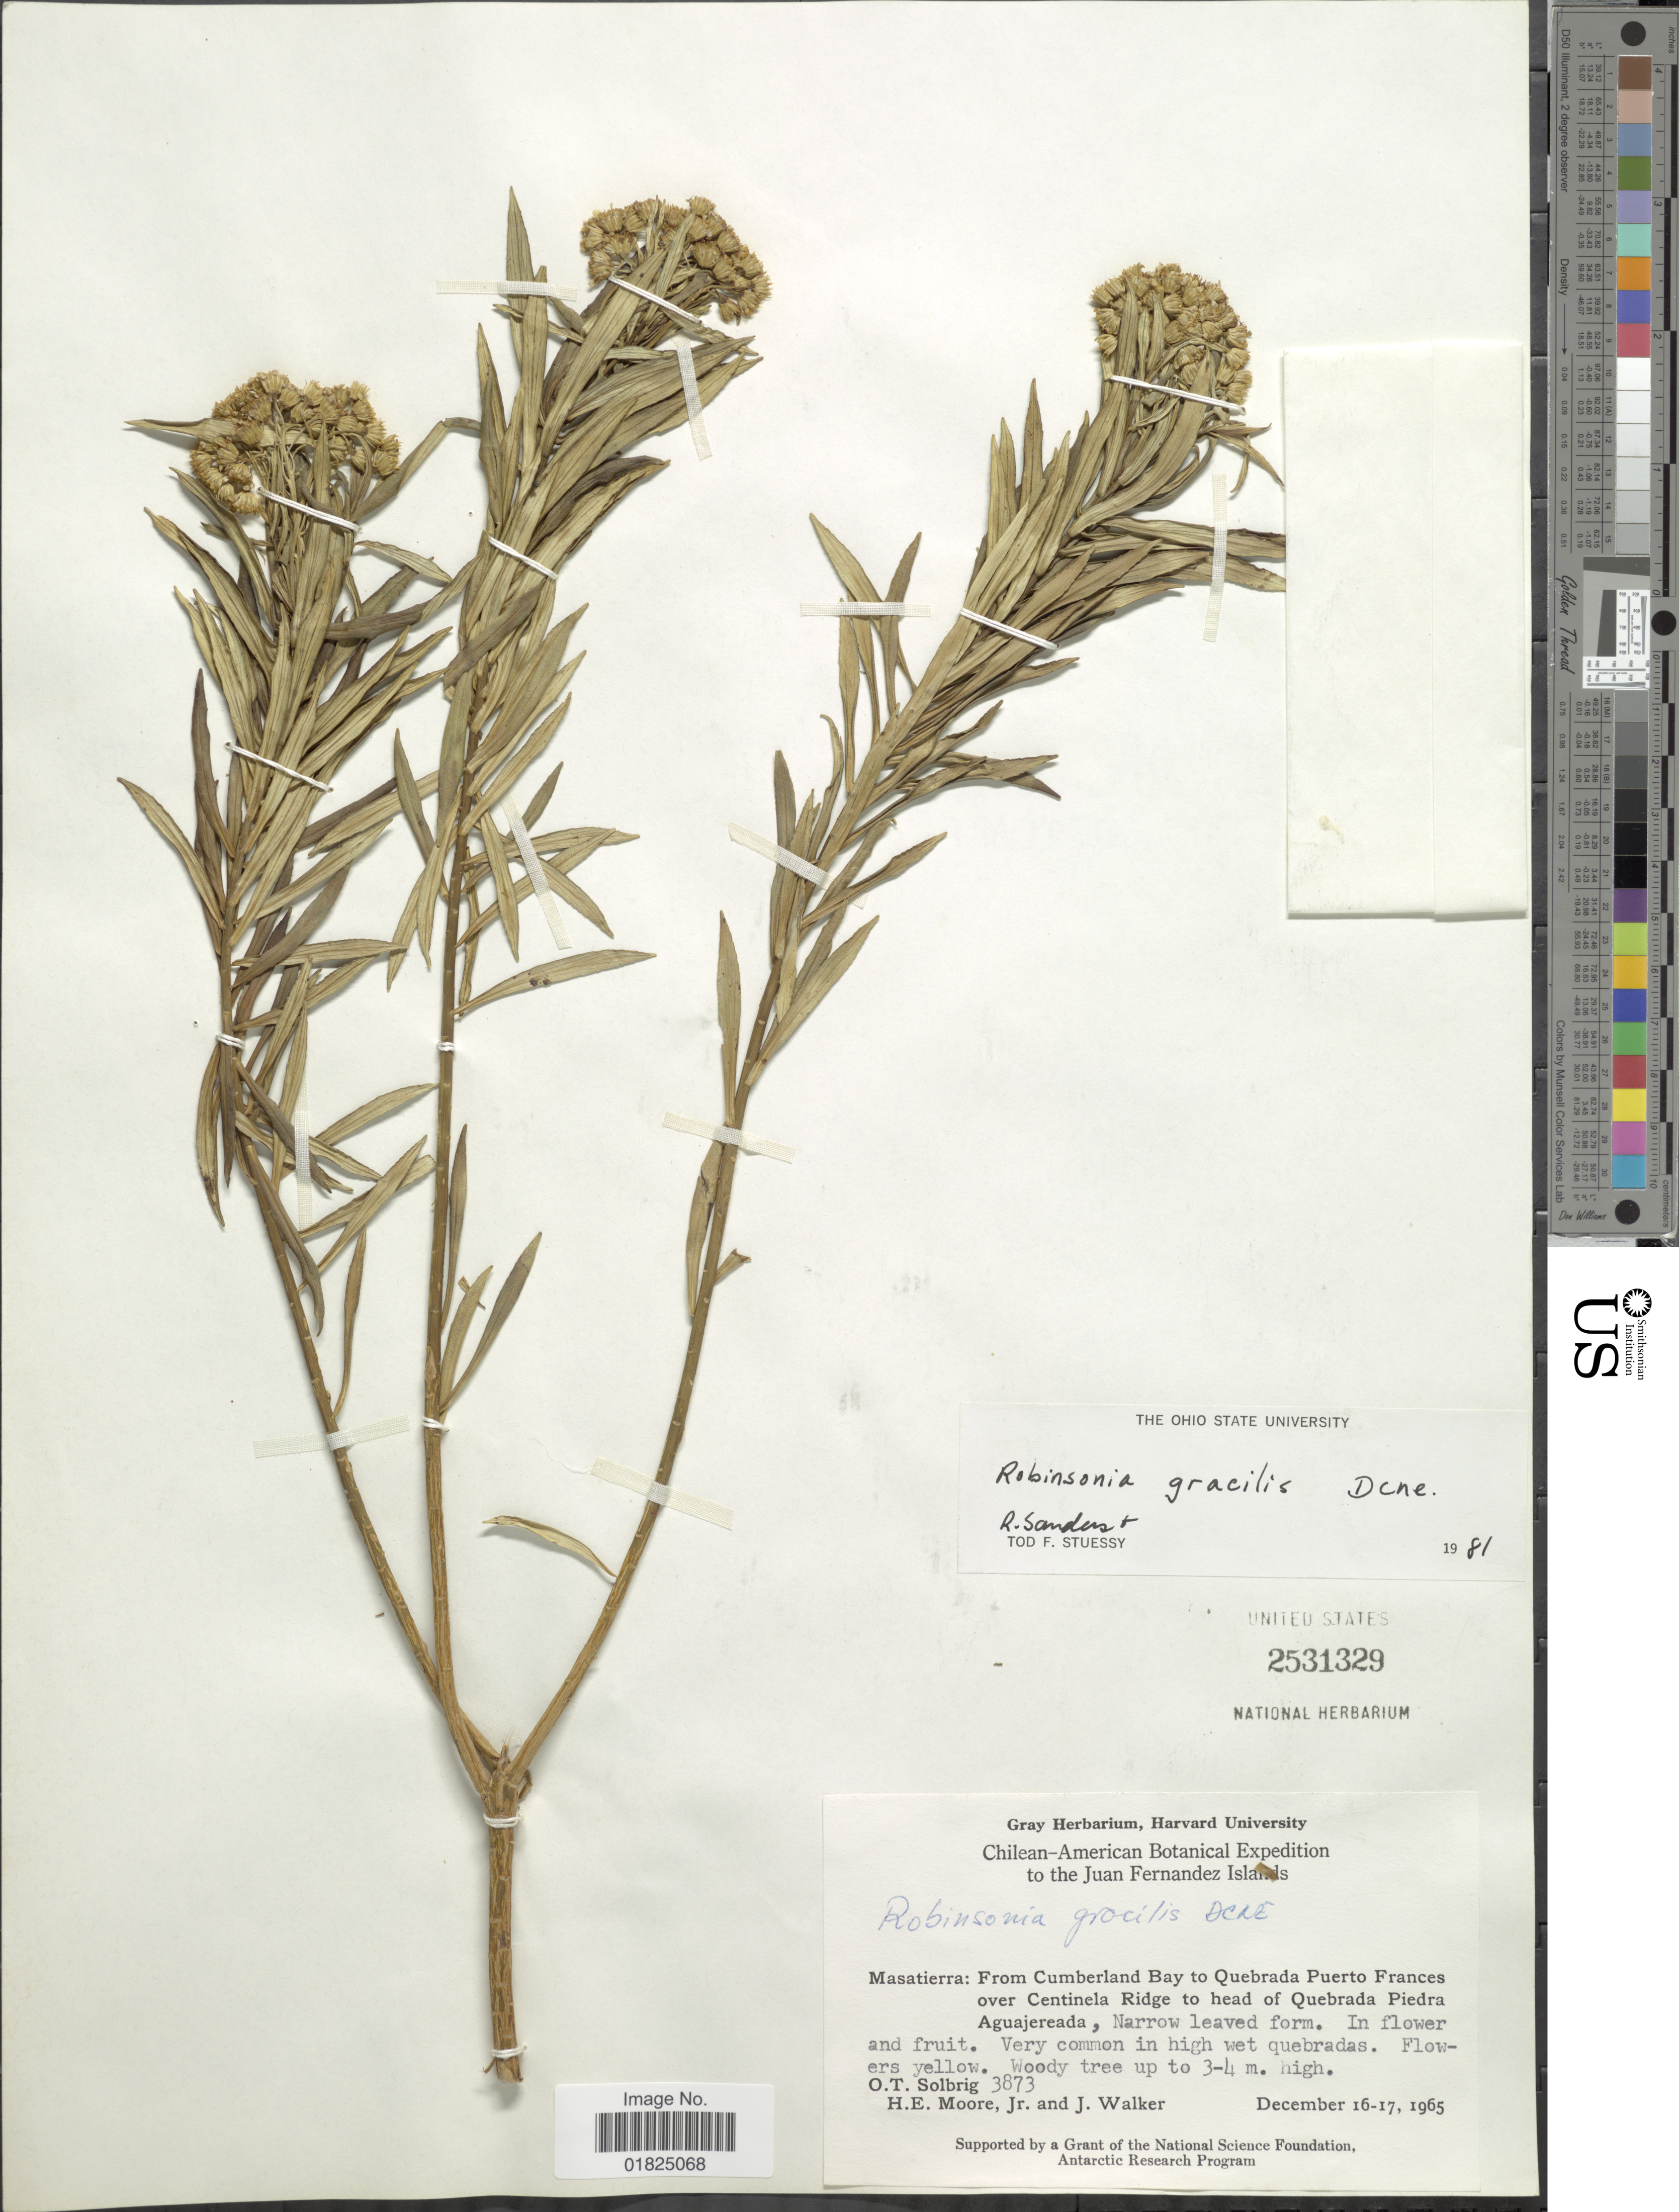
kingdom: Plantae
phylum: Tracheophyta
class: Magnoliopsida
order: Asterales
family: Asteraceae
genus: Robinsonia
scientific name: Robinsonia gracilis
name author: Decne.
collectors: O. T. Solbrig, H. Moore & J. Walker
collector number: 3873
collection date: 1965-12-16/1965-12-17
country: Chile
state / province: Valparaíso (V)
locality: The Juan Fernandez Islands, Masatiera: From Cumberland Bay to Quebrada Puerto Frances over Centinela Ridge to head of Quebrada Piedra Aguajereada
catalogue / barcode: US 2531329